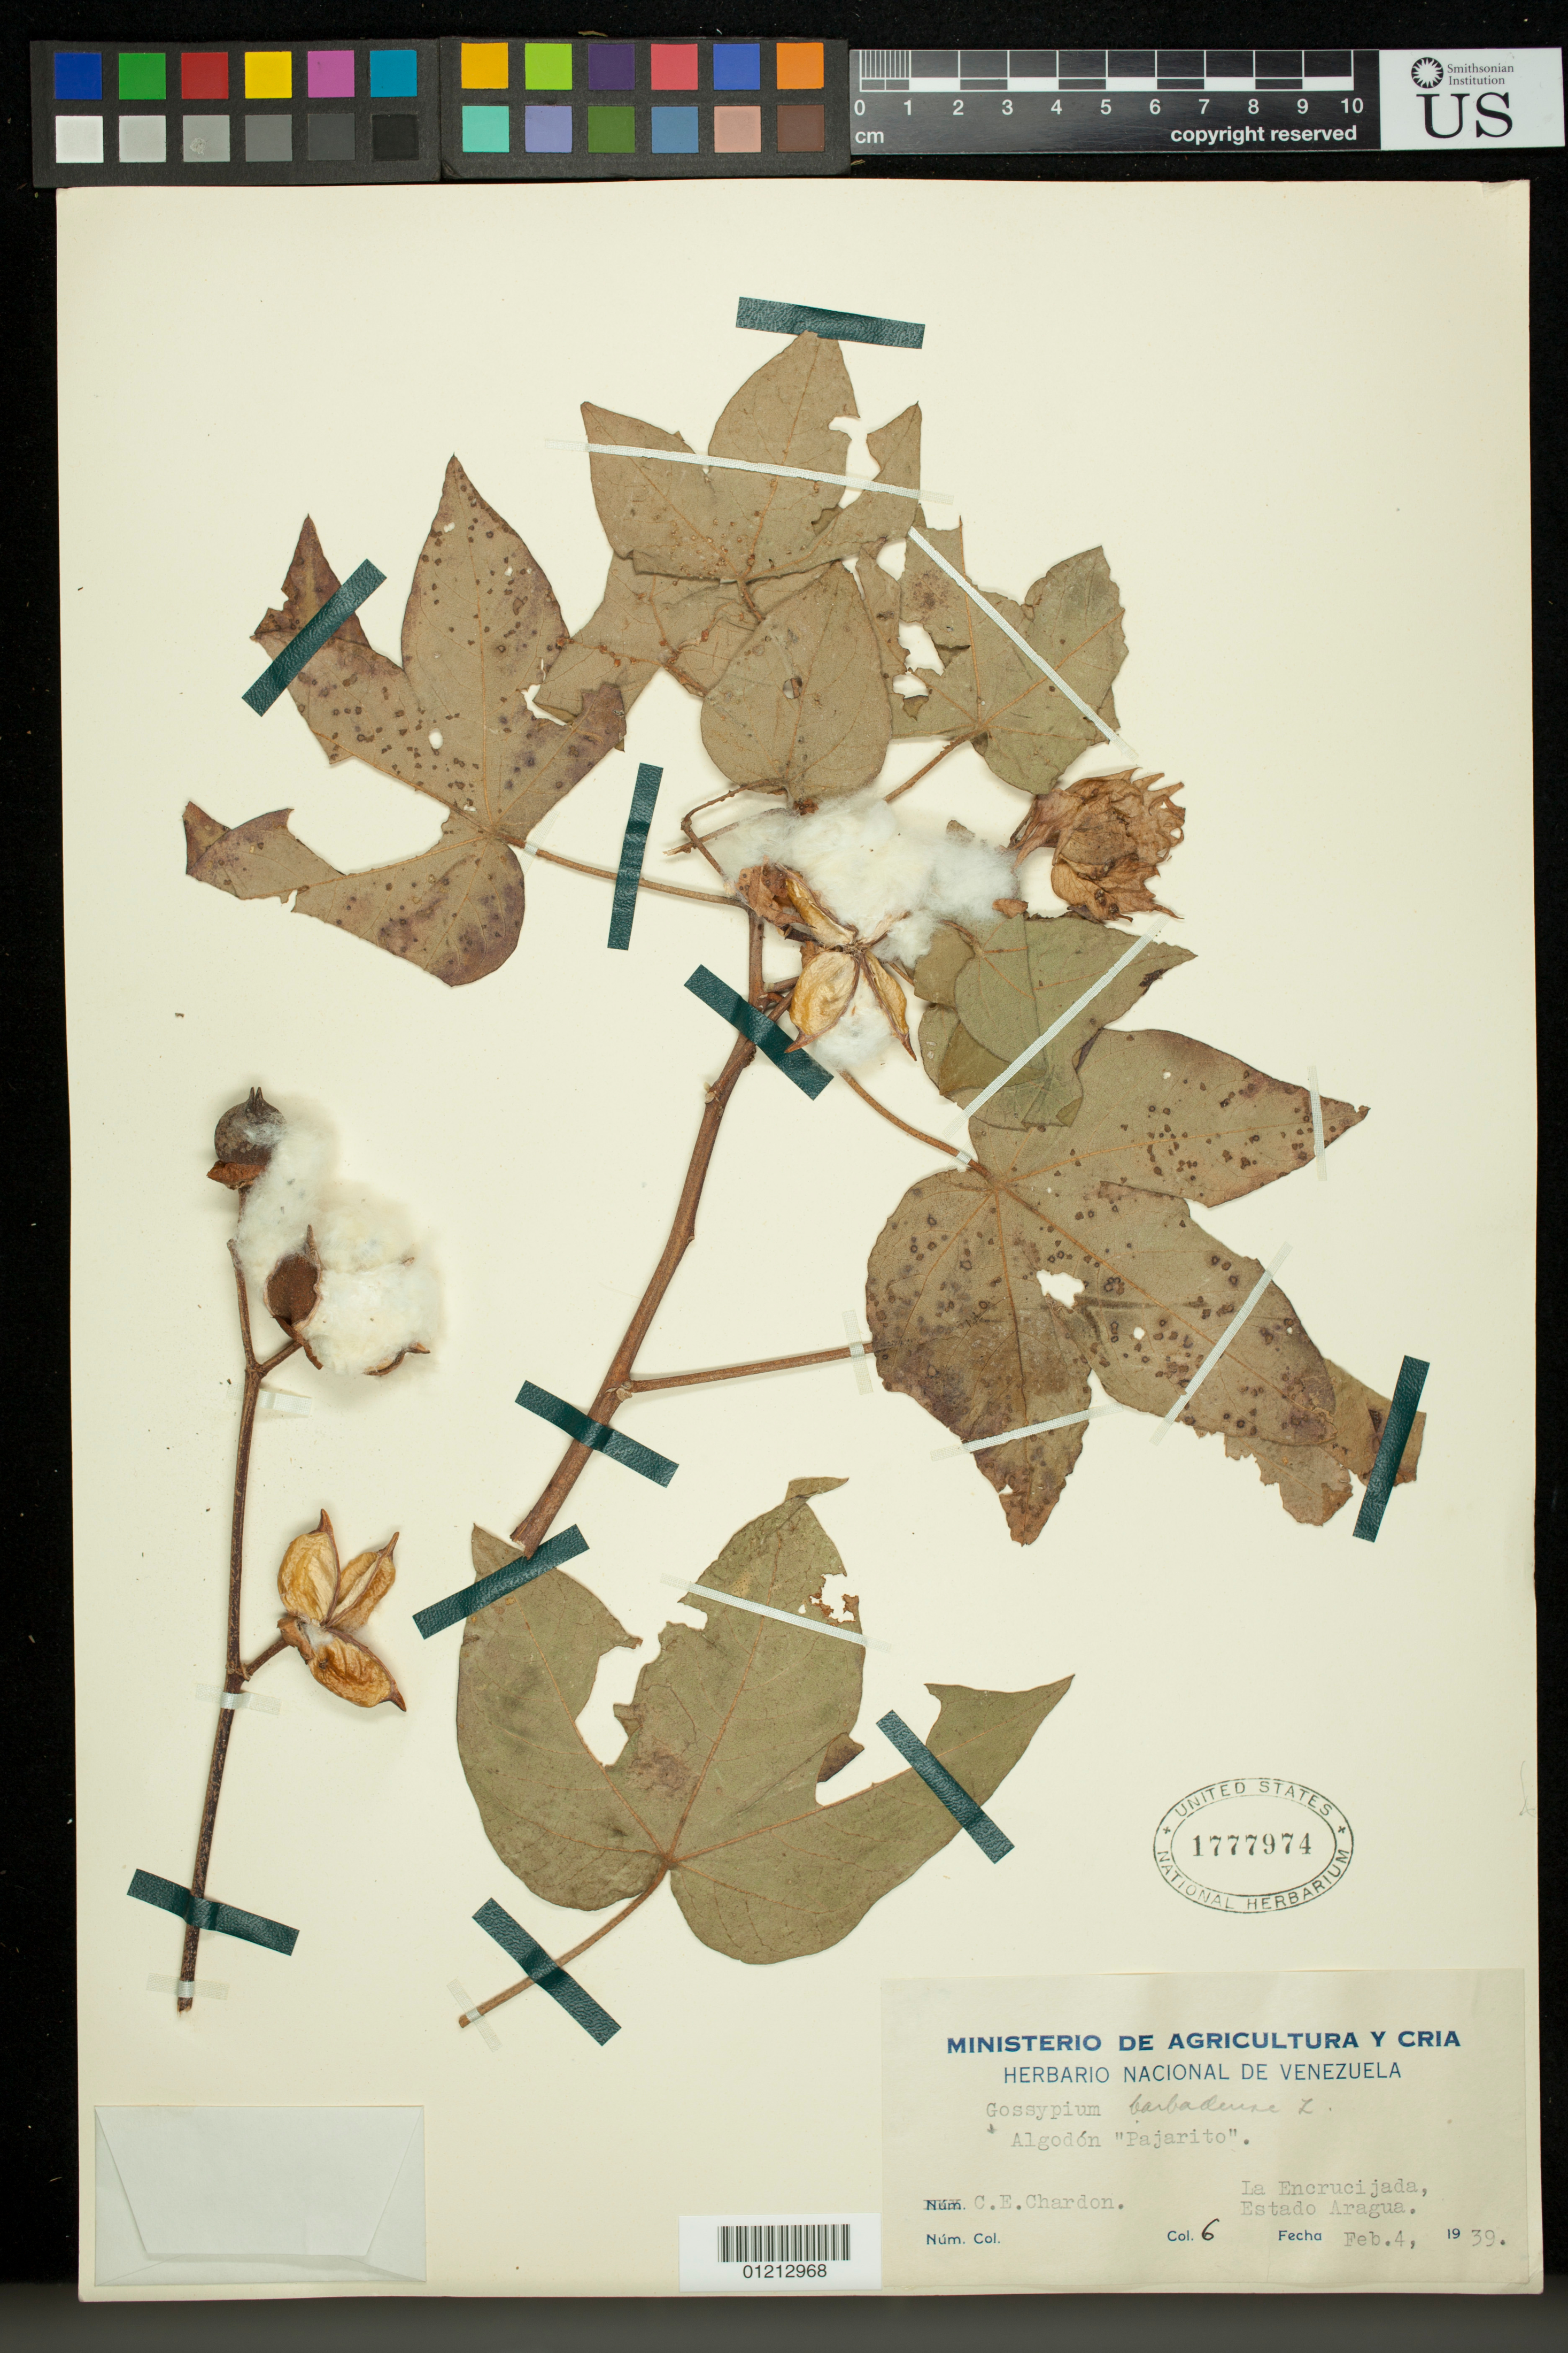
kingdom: Plantae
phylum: Tracheophyta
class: Magnoliopsida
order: Malvales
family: Malvaceae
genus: Gossypium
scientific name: Gossypium barbadense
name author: L.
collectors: C. E. Chardón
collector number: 6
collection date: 1939-02-04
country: Venezuela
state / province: Aragua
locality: La Encrucijada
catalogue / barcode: US 1777974